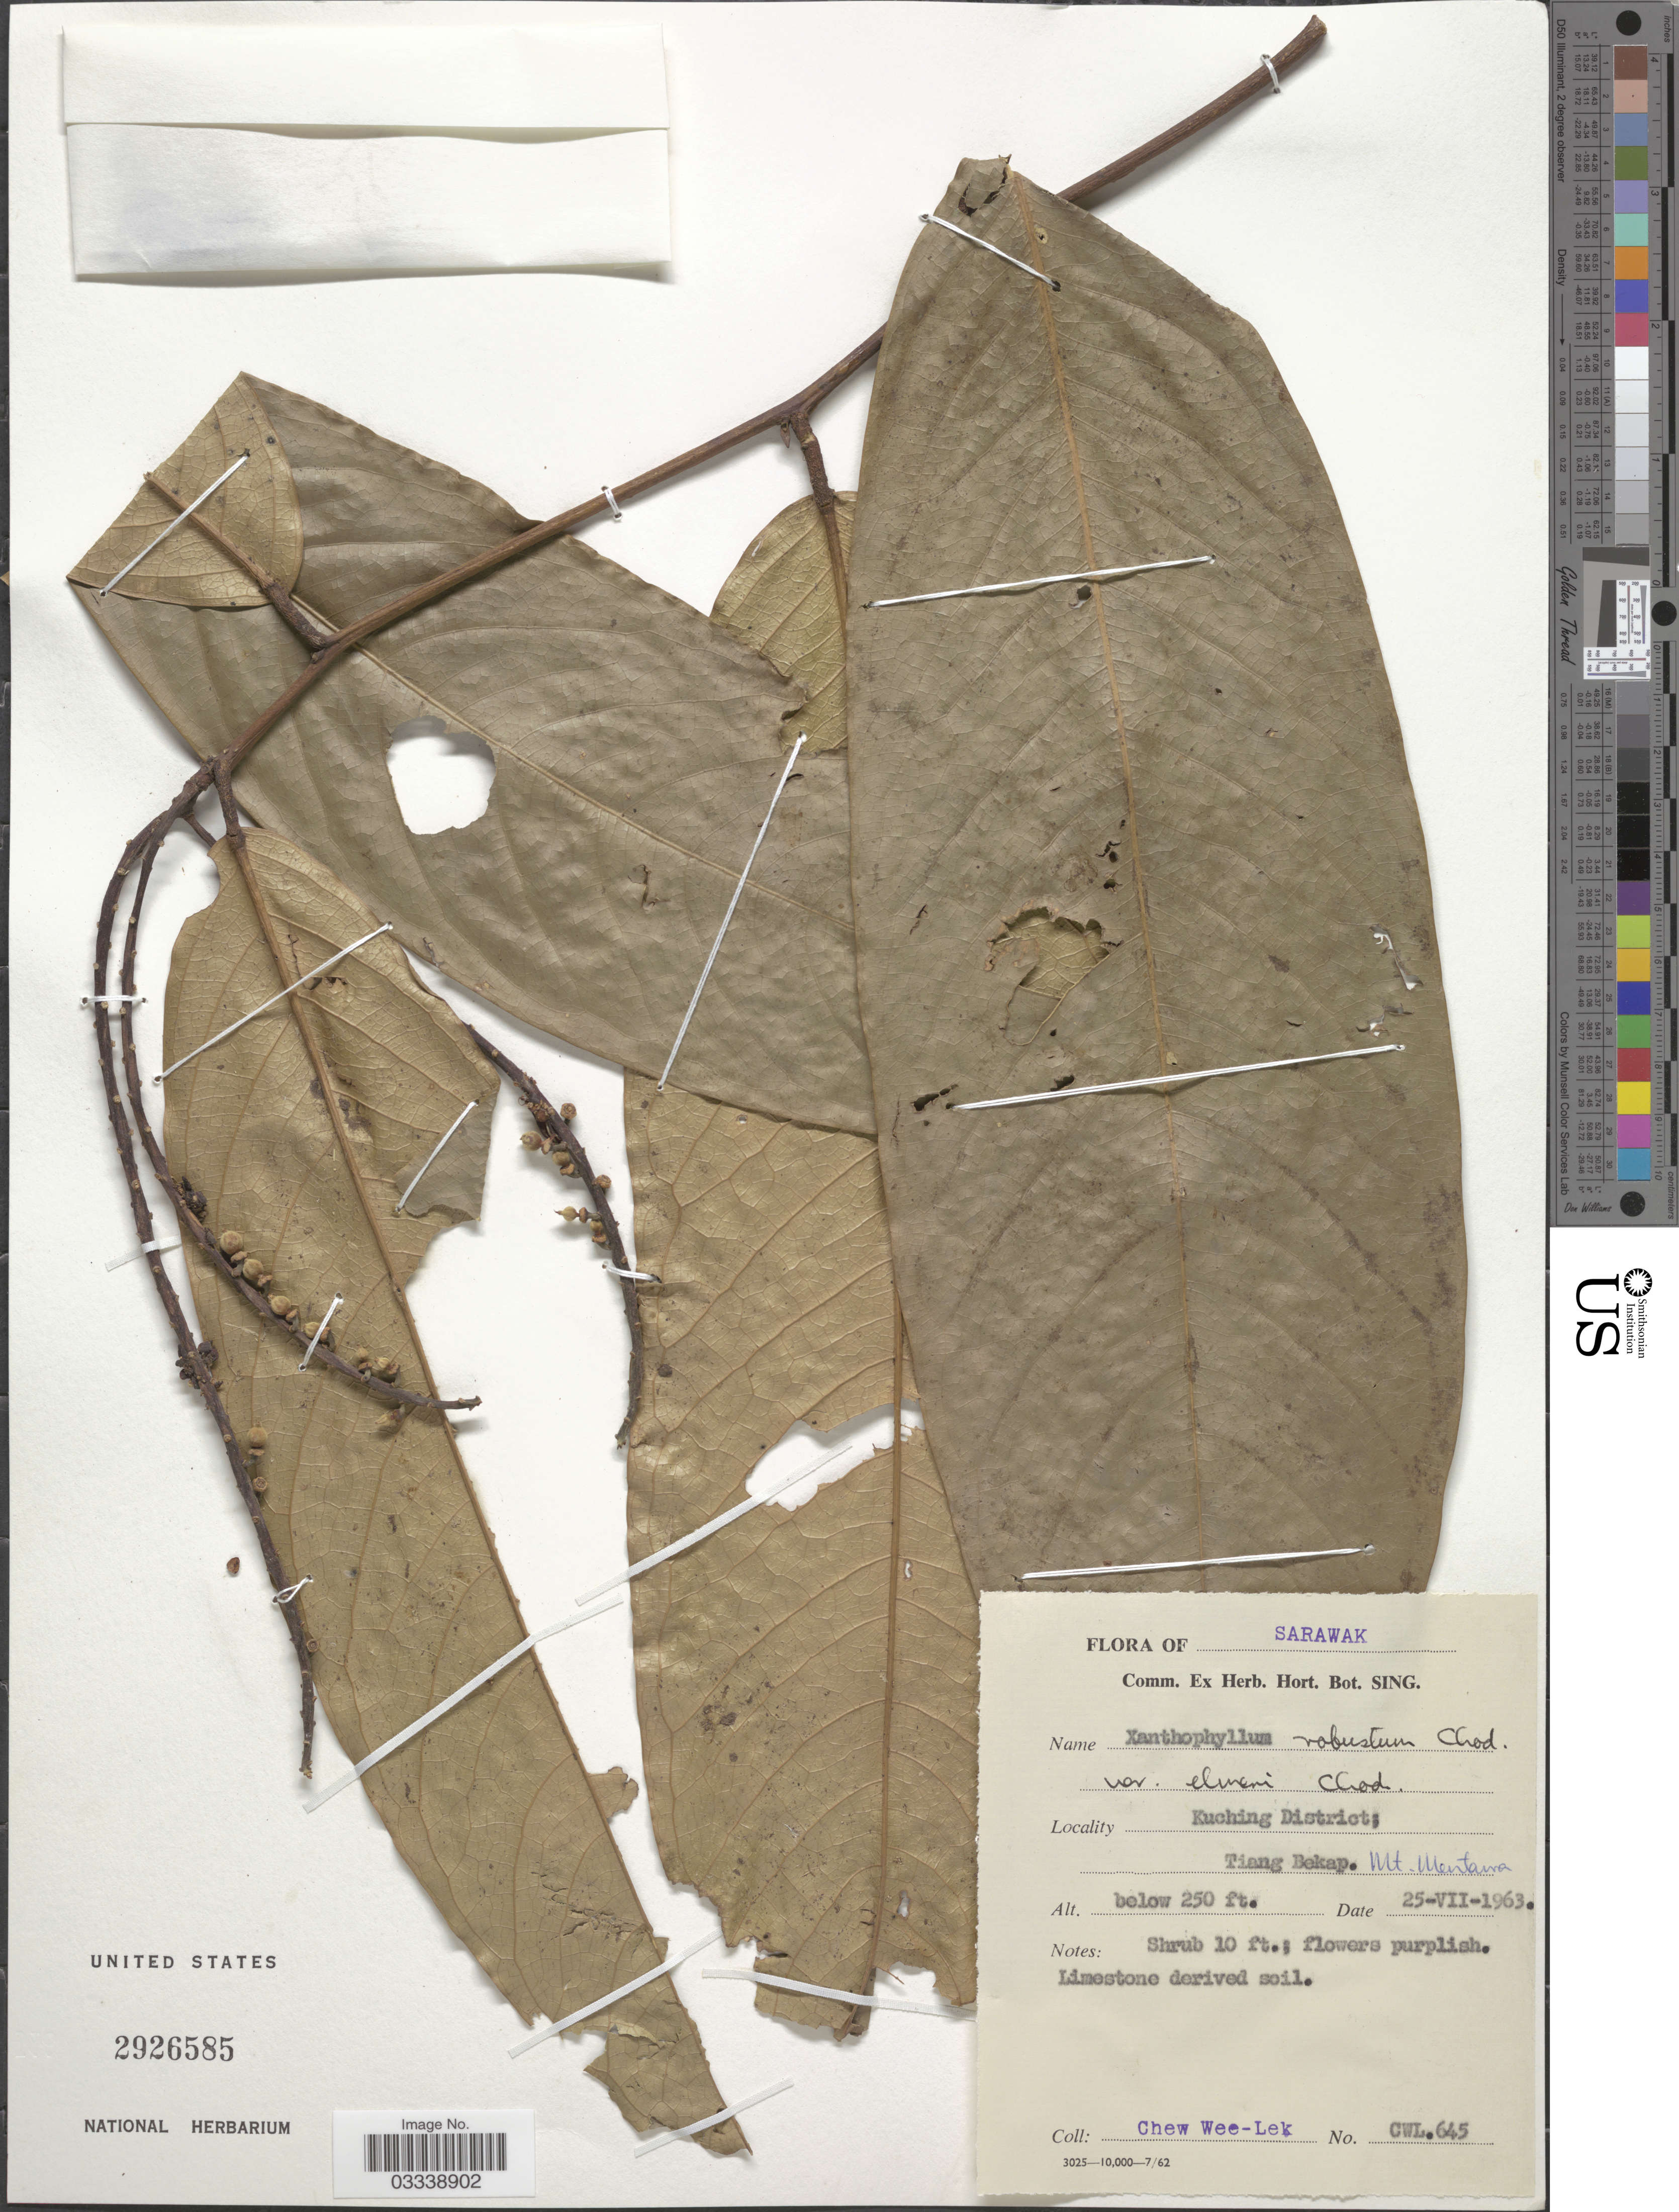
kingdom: Plantae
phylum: Tracheophyta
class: Magnoliopsida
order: Fabales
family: Polygalaceae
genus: Xanthophyllum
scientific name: Xanthophyllum vitellinum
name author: (Blume) D. Dietr.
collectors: W. Chew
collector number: CWL 645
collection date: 1963-07-25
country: Malaysia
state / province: Sarawak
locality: Kuching District; Tang Bekap. Mt. Mentana [interpreted].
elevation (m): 76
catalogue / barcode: US 2926585